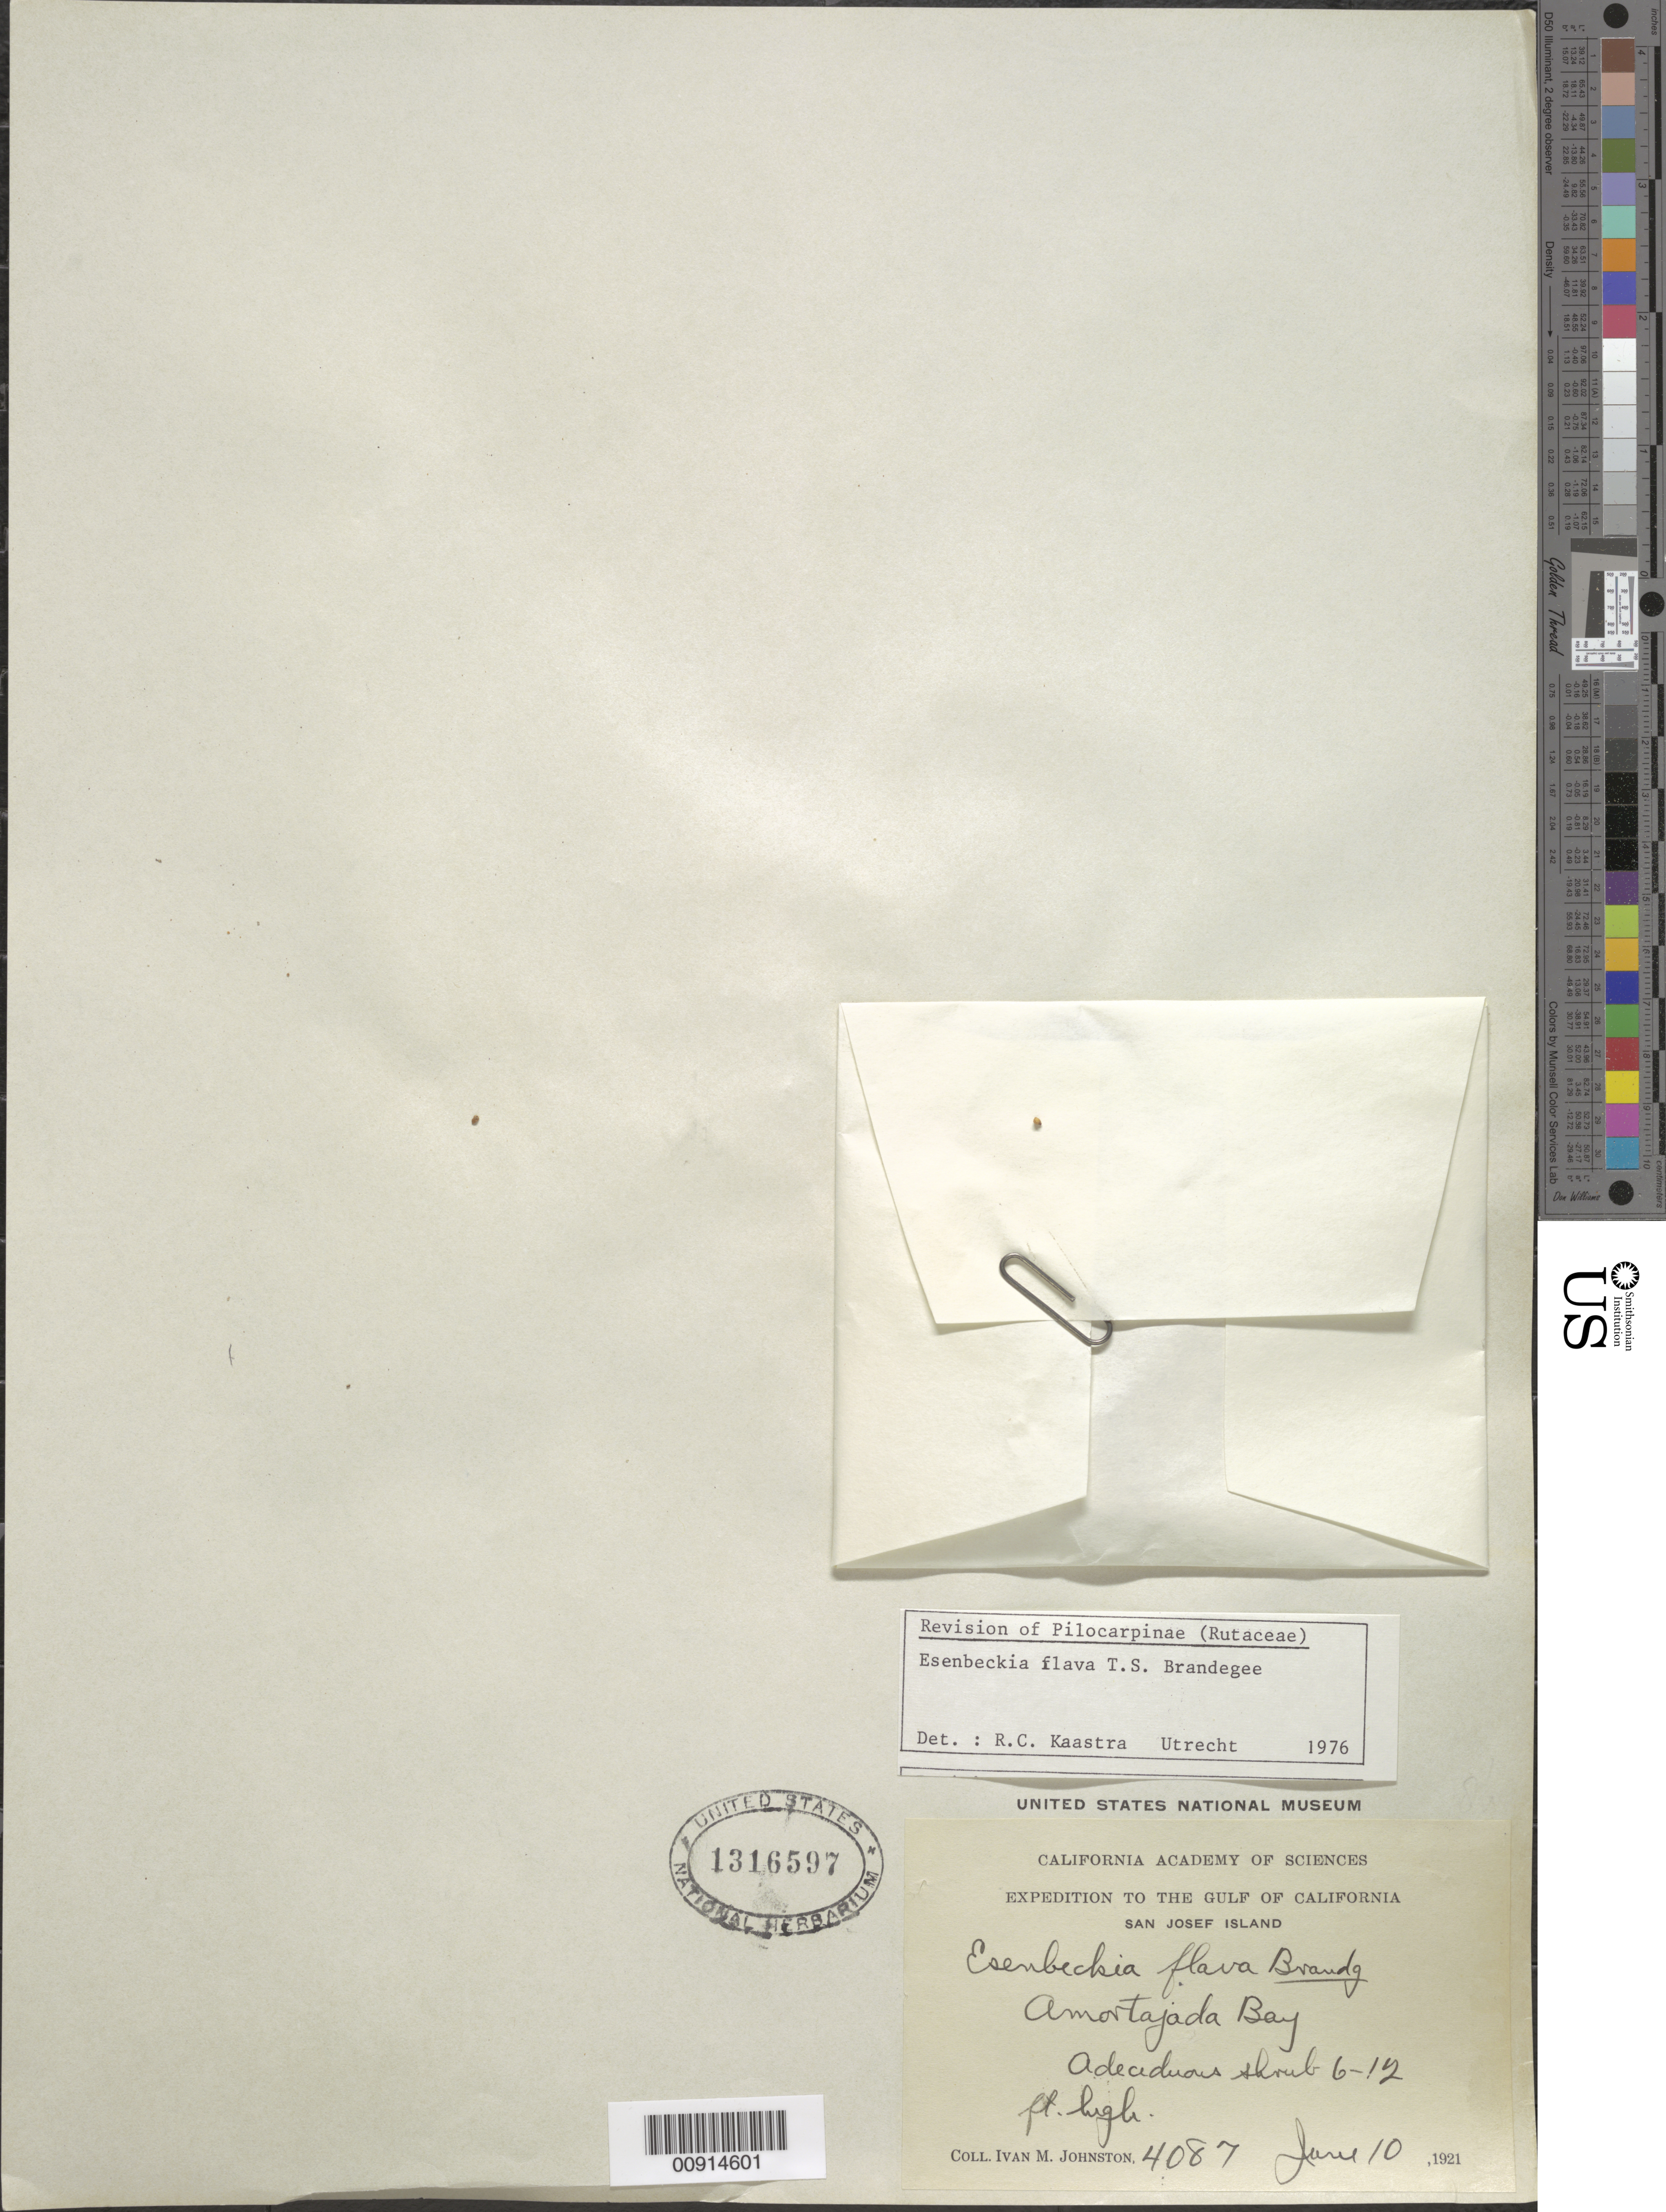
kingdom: Plantae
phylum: Tracheophyta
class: Magnoliopsida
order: Sapindales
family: Rutaceae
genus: Esenbeckia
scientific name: Esenbeckia flava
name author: Brandegee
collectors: I.M. Johnston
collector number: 4087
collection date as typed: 10 Jun 1921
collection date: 1921-06-10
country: Mexico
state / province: Baja California Sur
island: Isla San José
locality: Amortajada Bay, St. Joseph (San José) Island.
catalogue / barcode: US 1316597